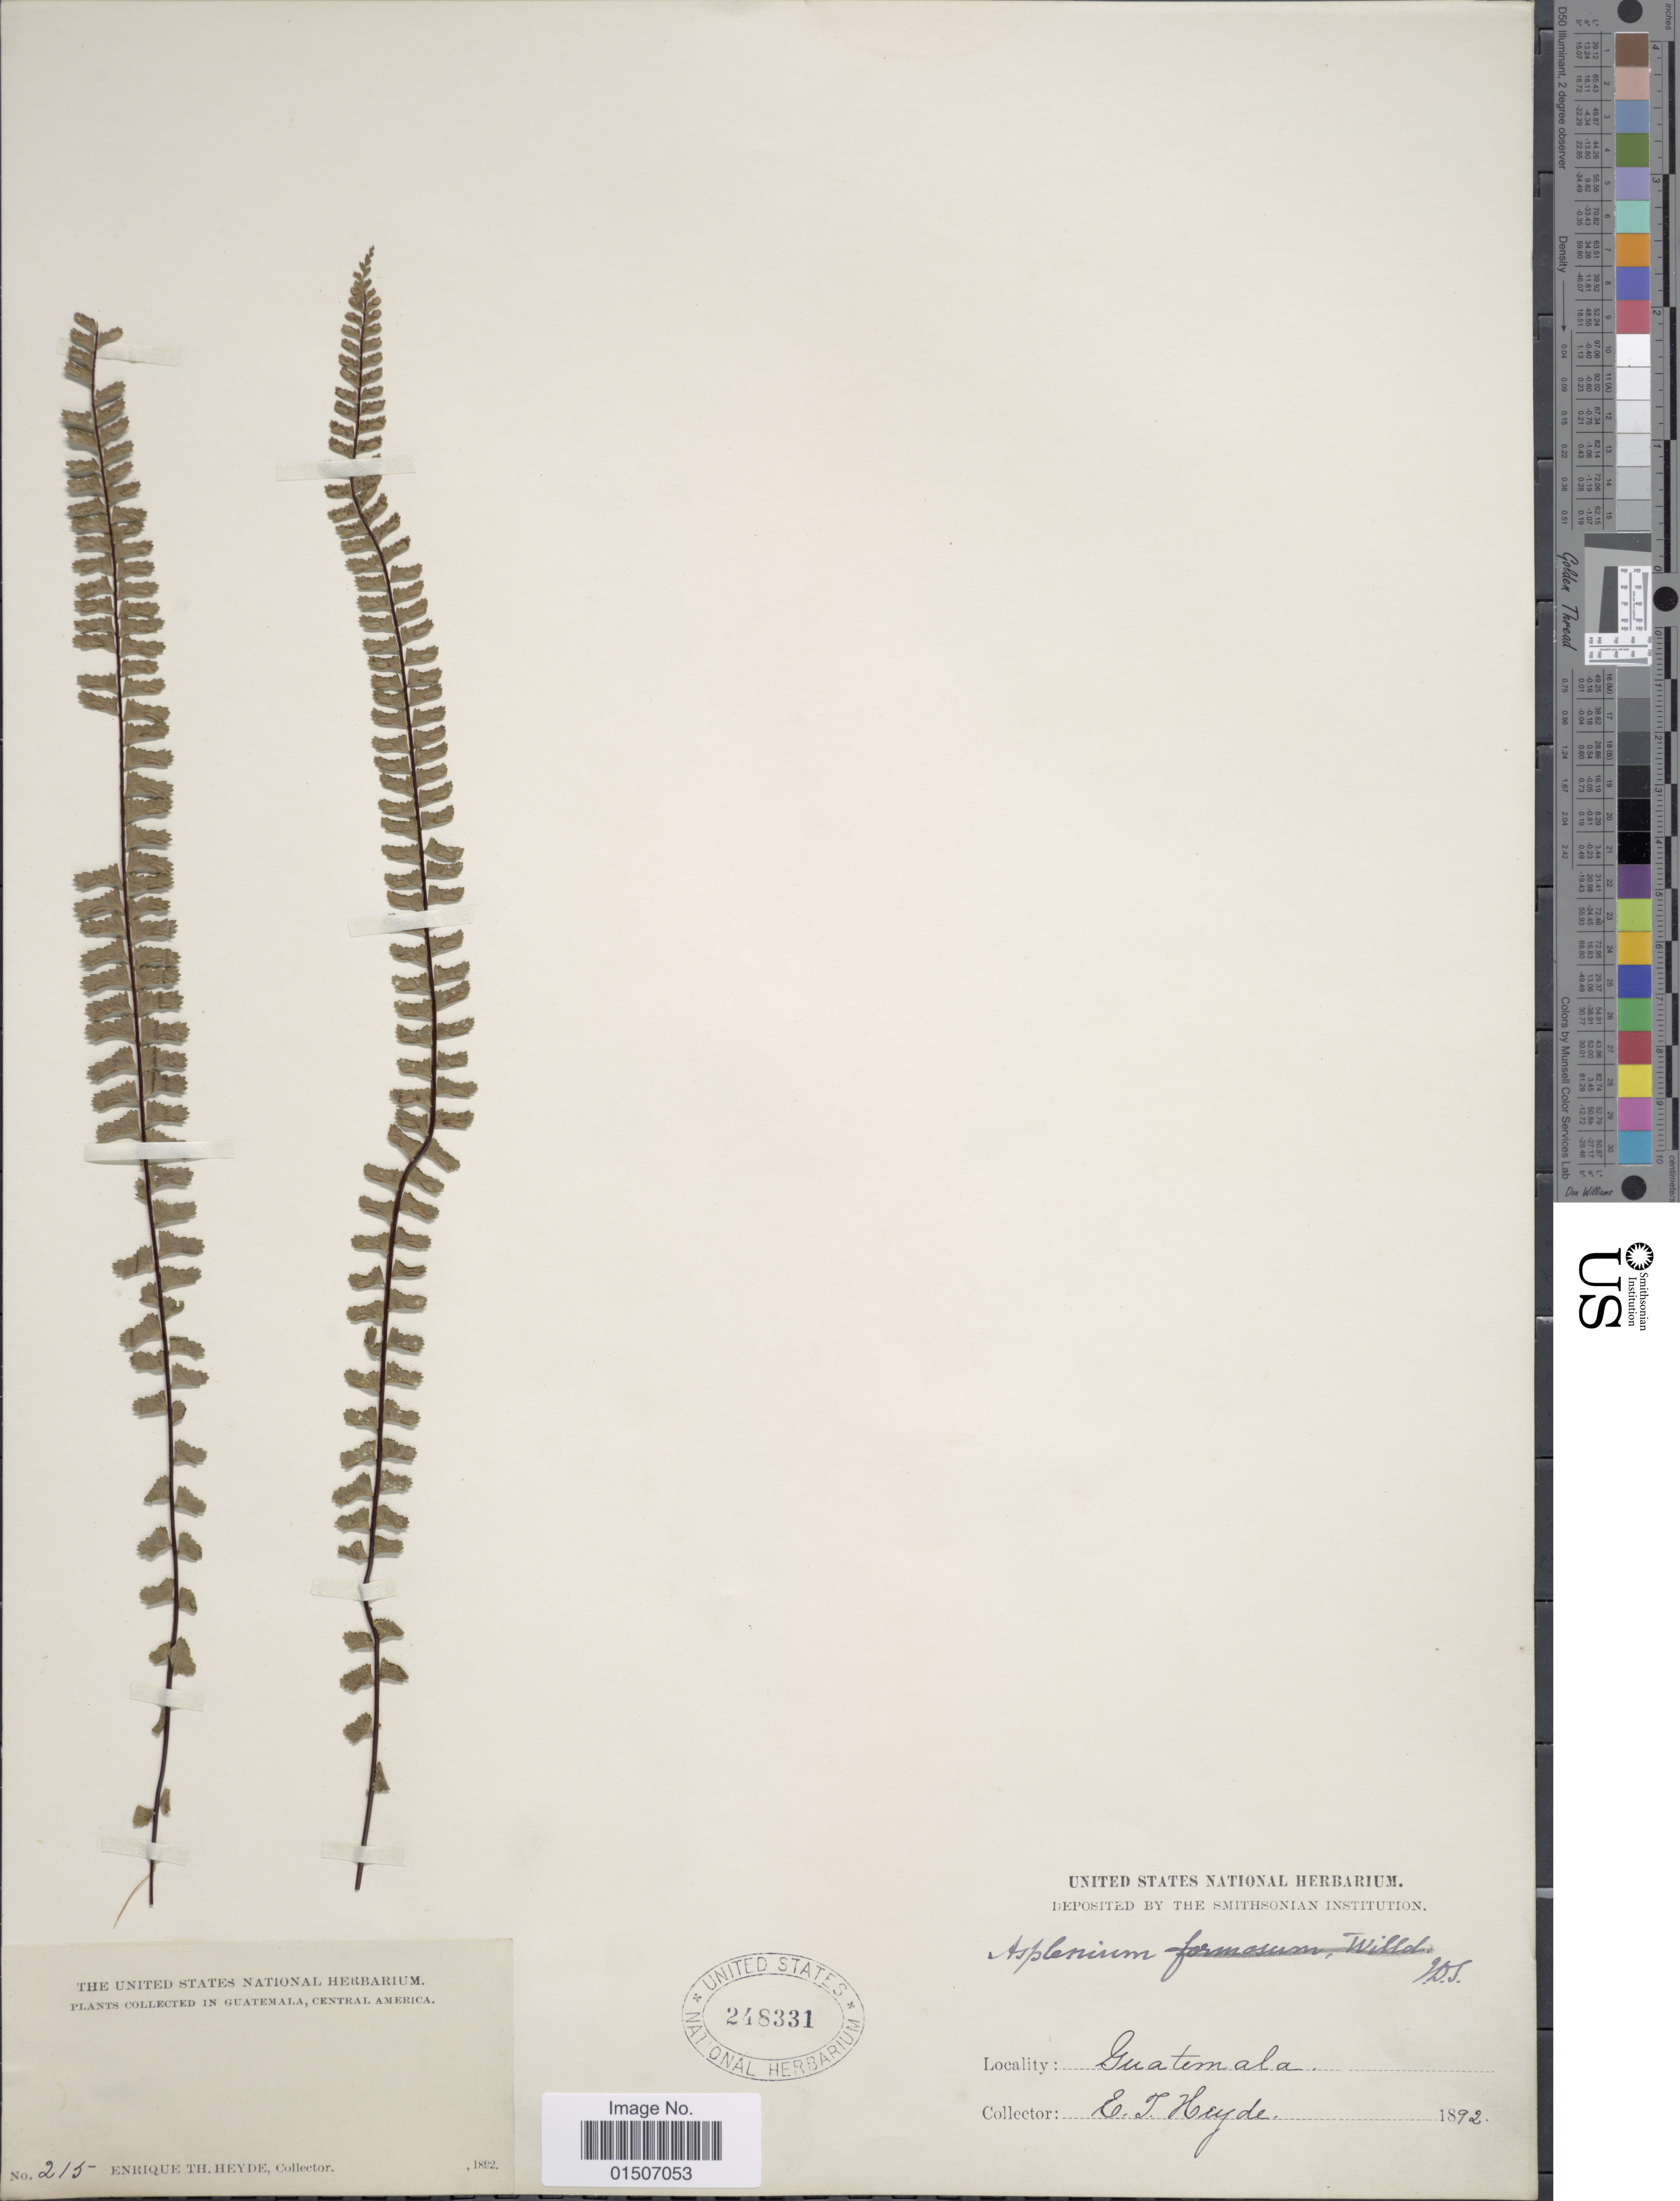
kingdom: Plantae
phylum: Tracheophyta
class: Polypodiopsida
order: Polypodiales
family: Aspleniaceae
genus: Asplenium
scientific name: Asplenium monanthes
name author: L.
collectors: E. T. Heyde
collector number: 215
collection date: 1892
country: Guatemala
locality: Central America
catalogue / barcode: US 248331